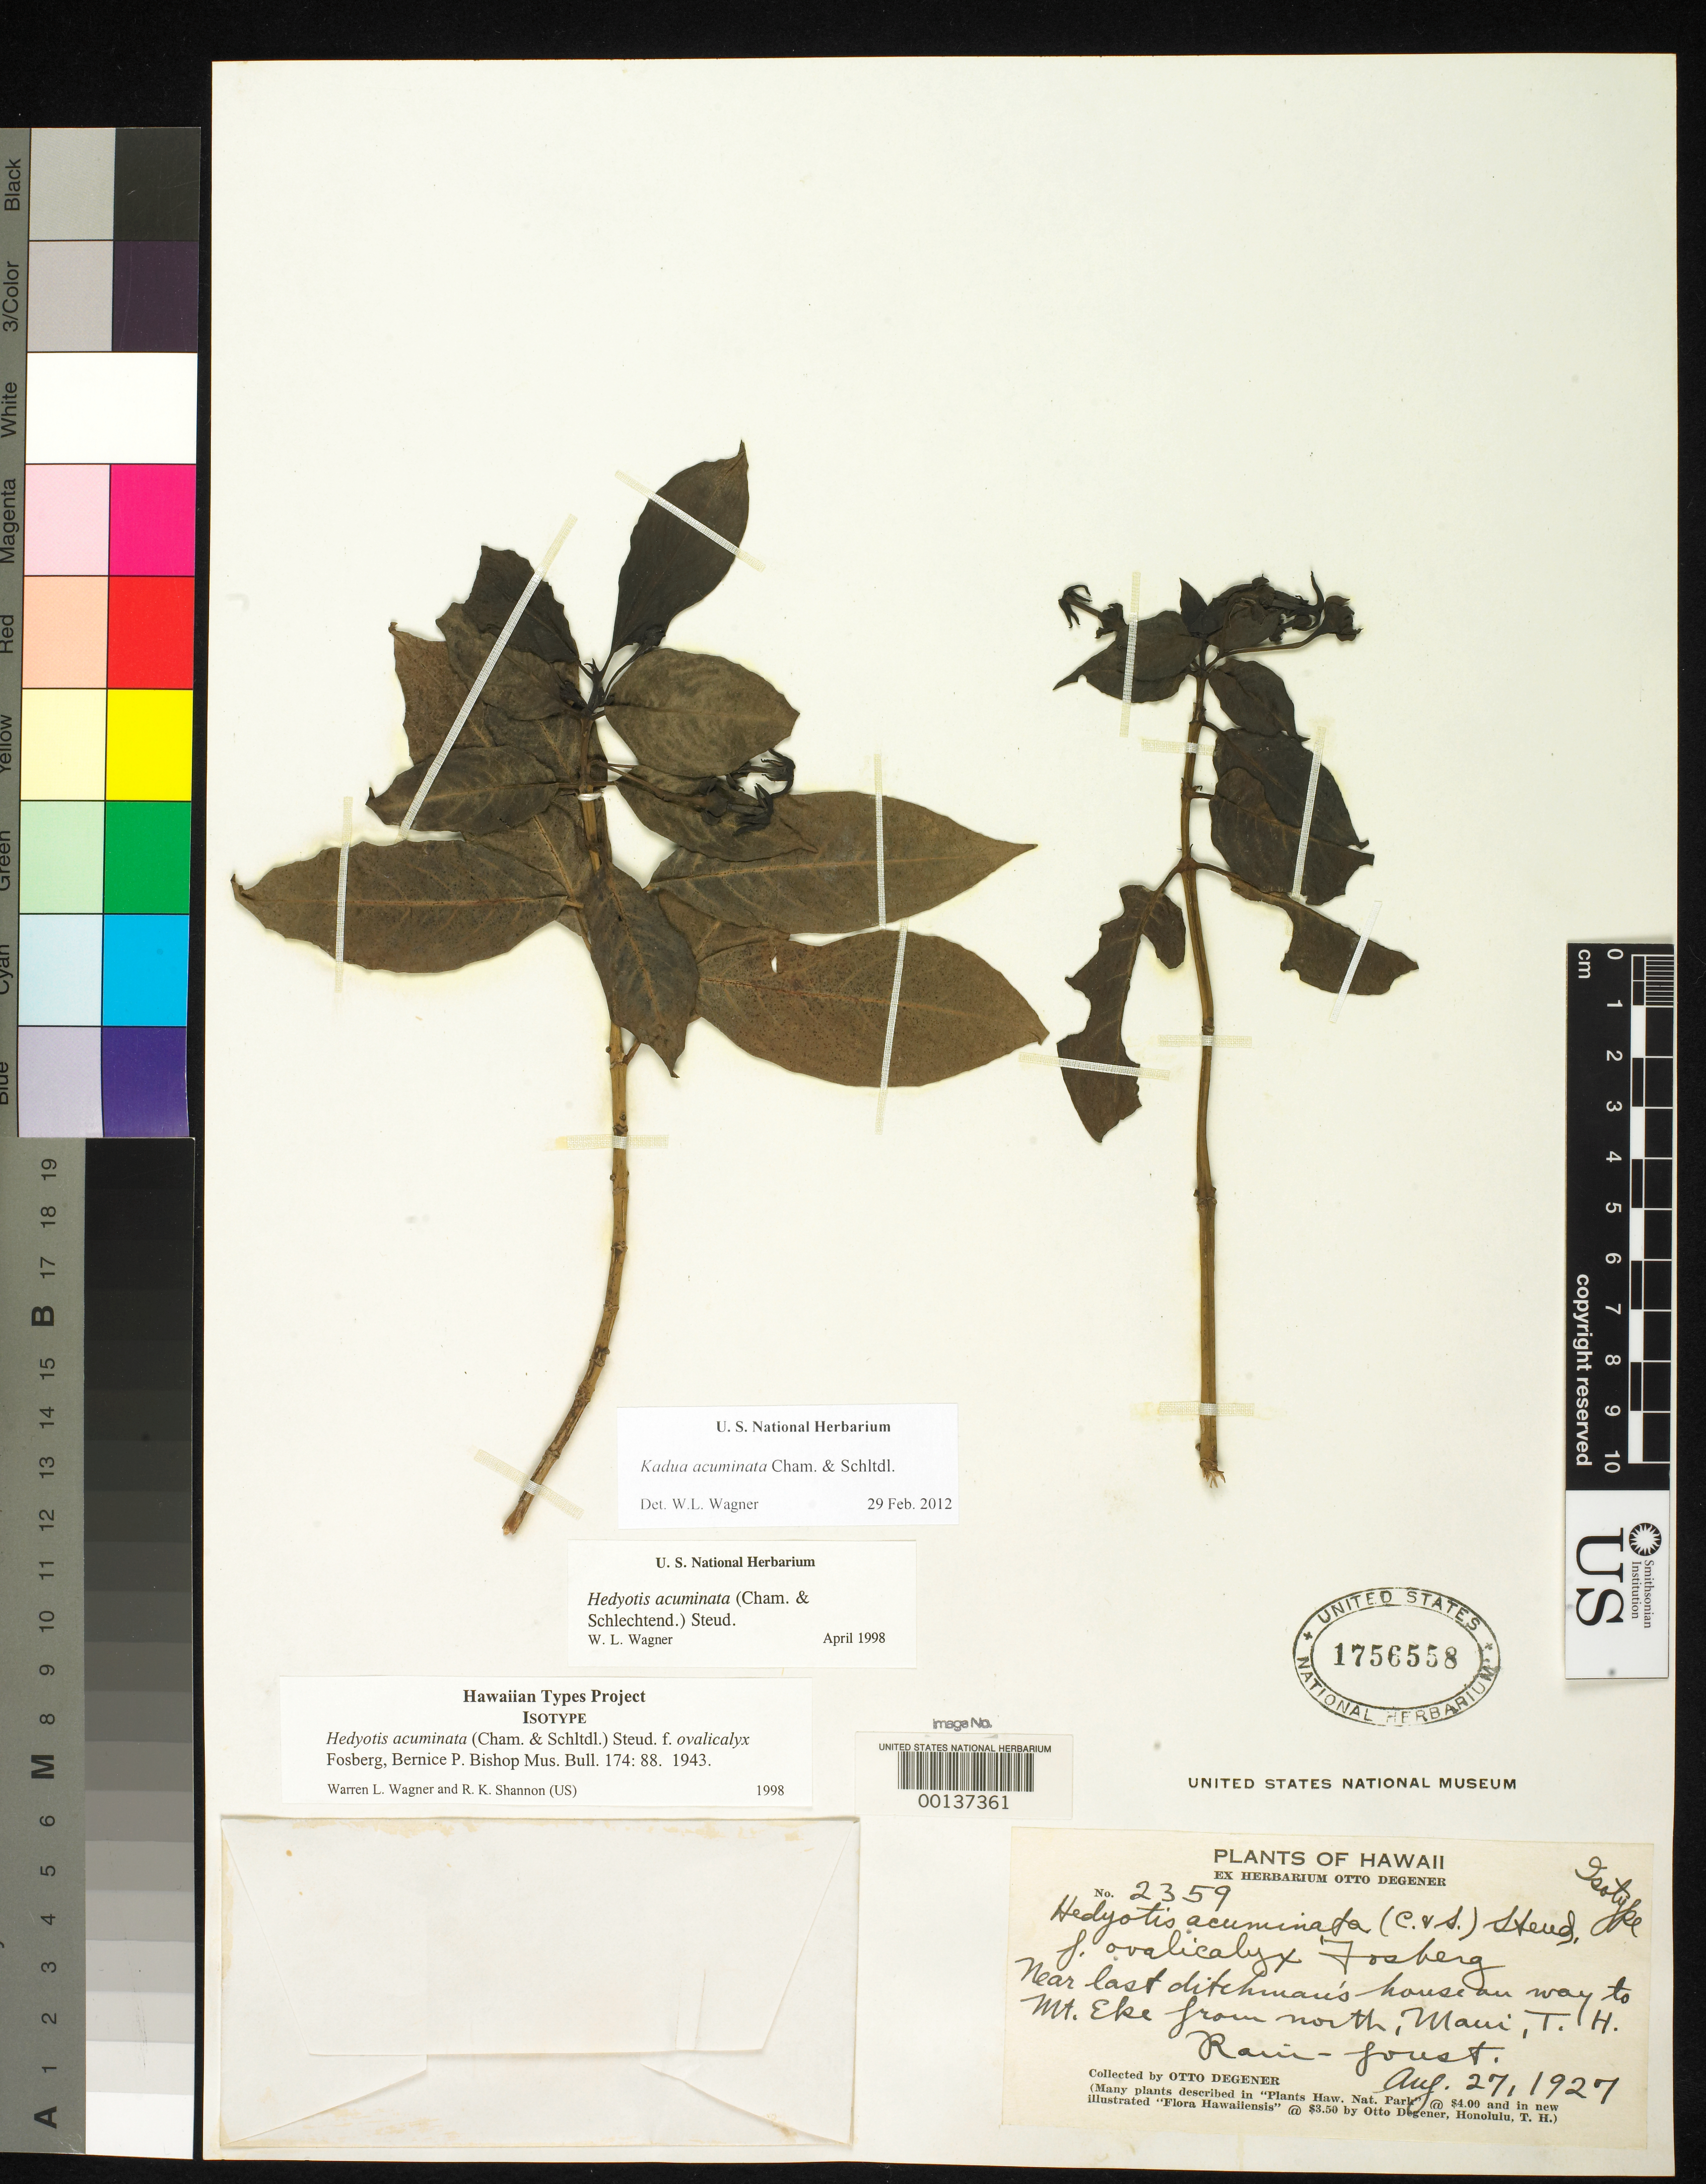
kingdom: Plantae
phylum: Tracheophyta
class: Magnoliopsida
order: Gentianales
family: Rubiaceae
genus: Hedyotis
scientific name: Hedyotis acuminata f. ovalicalyx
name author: Fosberg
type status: Isotype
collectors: O. Degener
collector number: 2359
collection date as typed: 27 Aug 1927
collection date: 1927-08-27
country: United States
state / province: Hawaii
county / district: Maui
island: Maui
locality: Near last Ditchman's house on way to Mt. Eke from north.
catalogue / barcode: US 1756558